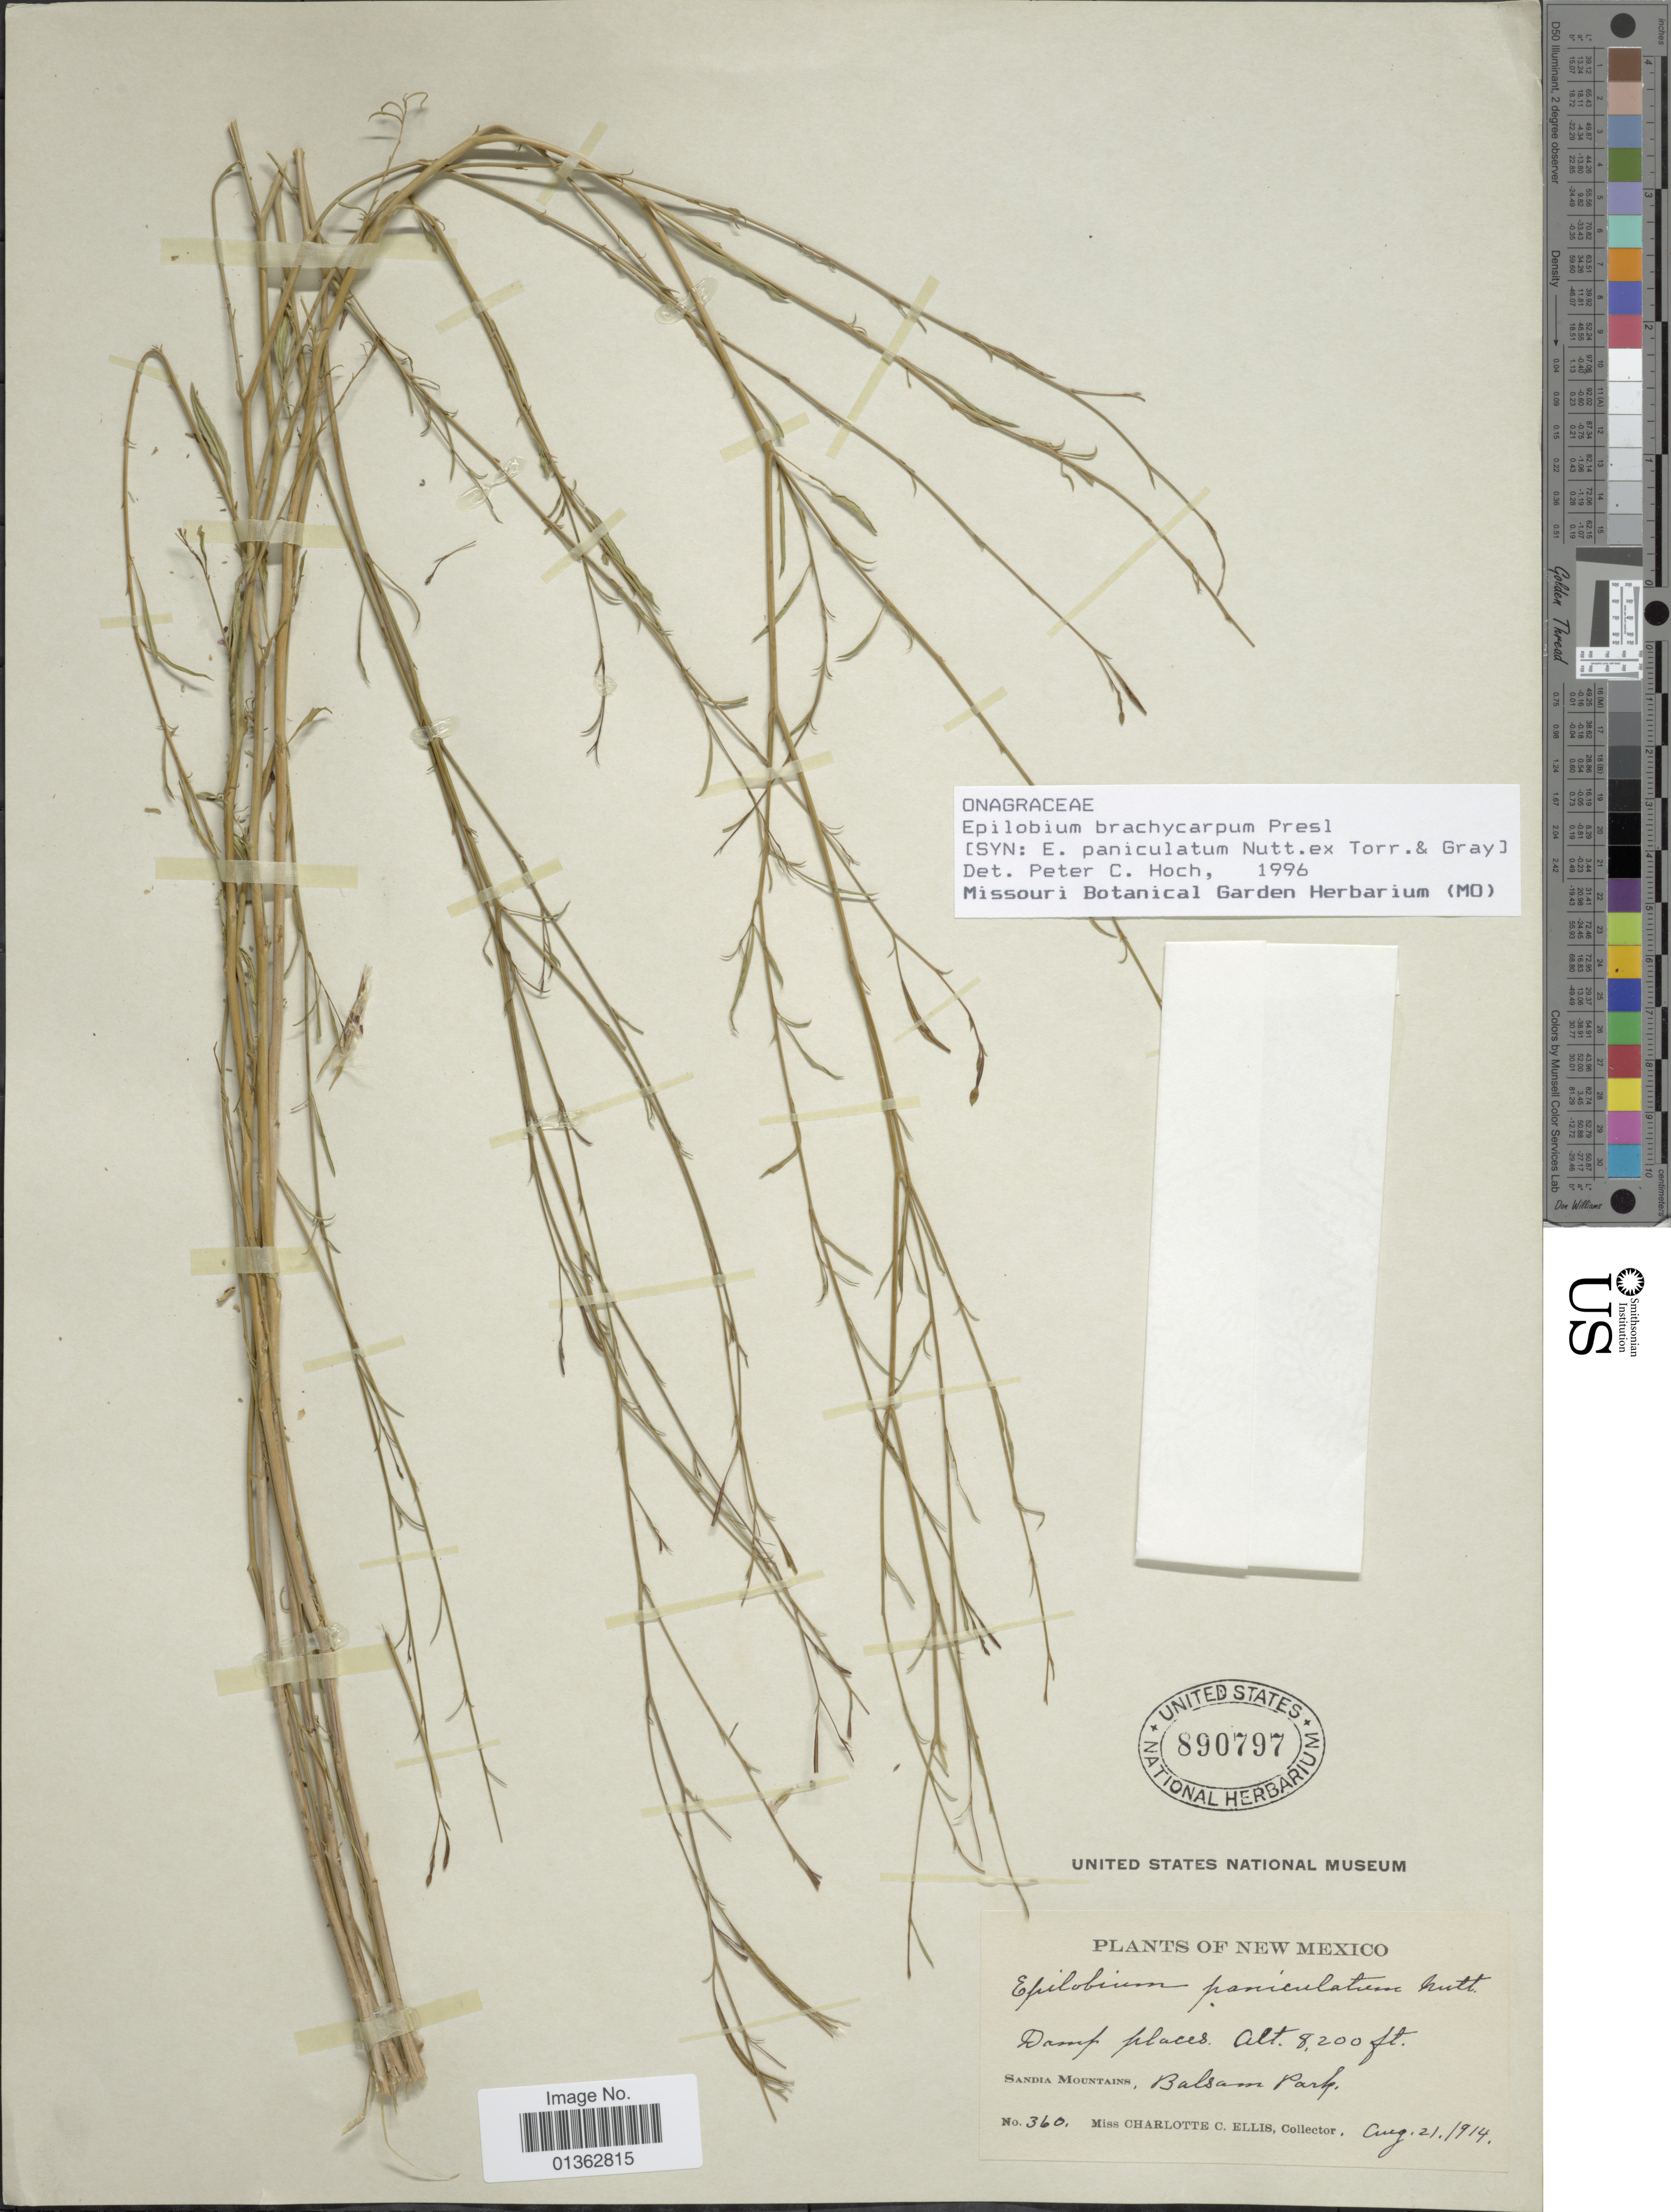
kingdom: Plantae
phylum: Tracheophyta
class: Magnoliopsida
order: Myrtales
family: Onagraceae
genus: Epilobium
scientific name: Epilobium brachycarpum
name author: C. Presl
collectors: C. C. Ellis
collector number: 360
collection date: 1914-08-21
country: United States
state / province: New Mexico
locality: Sandia Mountains, Balsam Park.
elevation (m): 2499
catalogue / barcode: US 890797